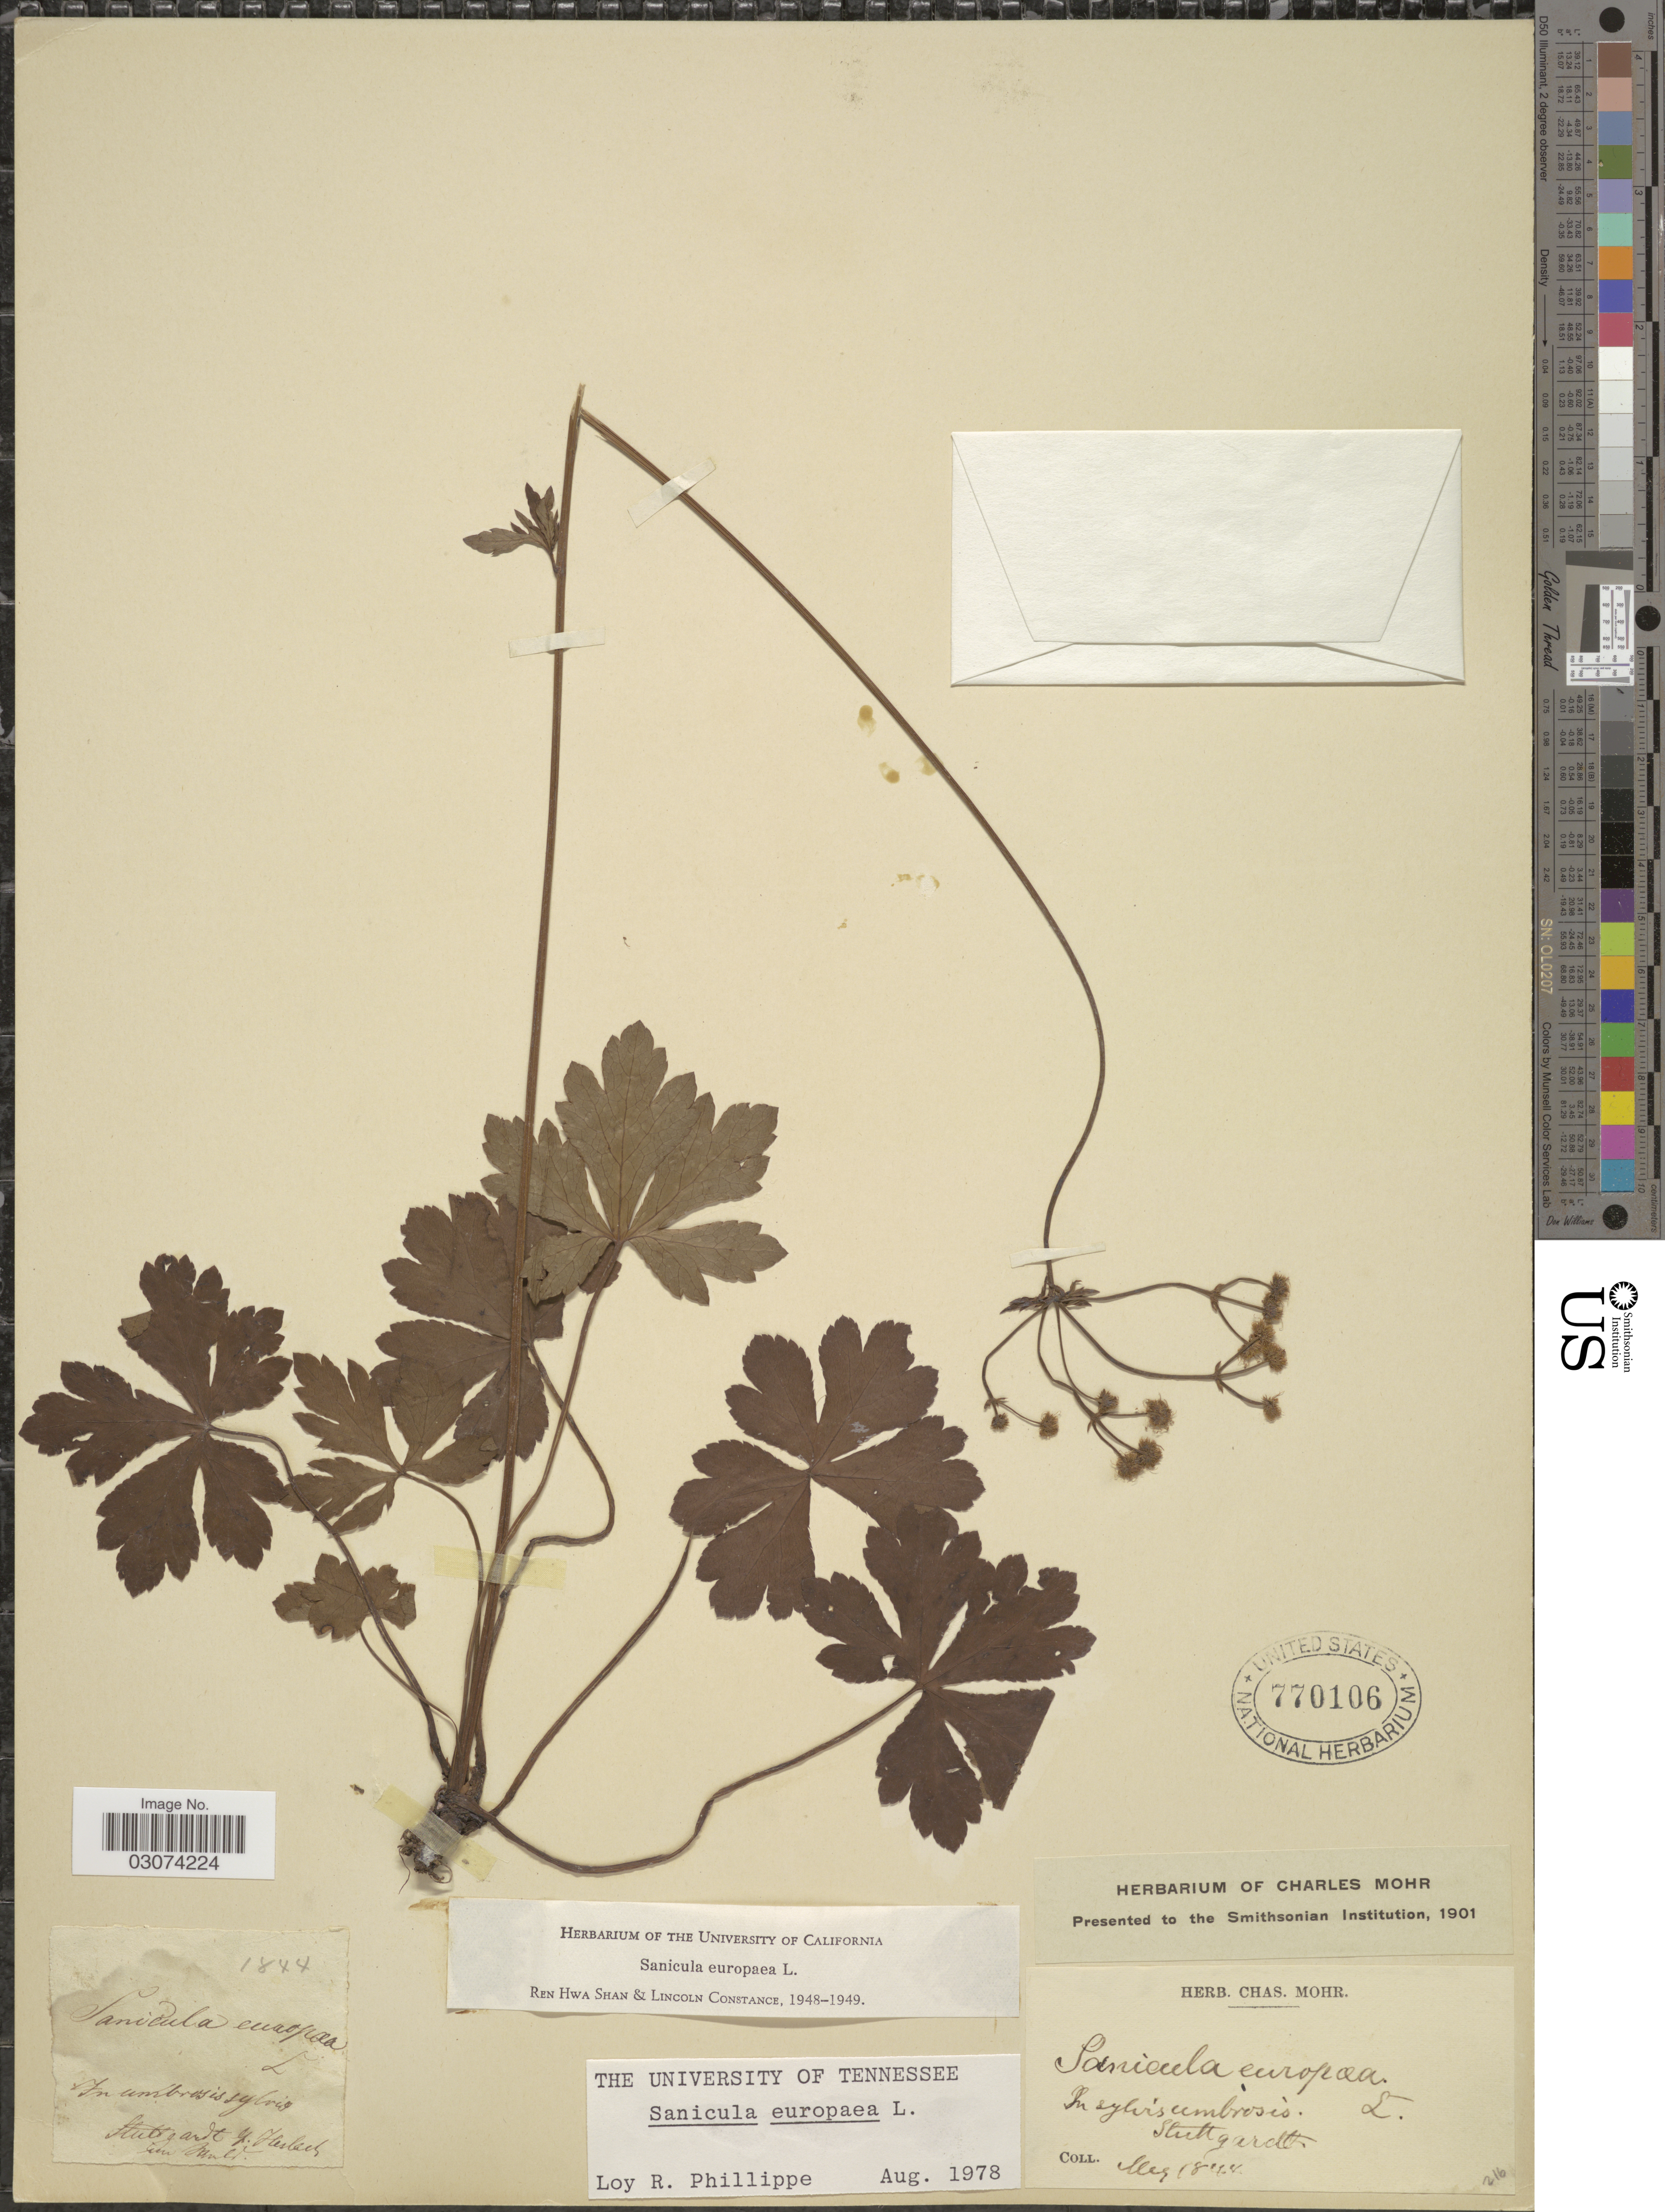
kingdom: Plantae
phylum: Tracheophyta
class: Magnoliopsida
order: Apiales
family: Apiaceae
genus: Sanicula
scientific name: Sanicula europaea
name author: L.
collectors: C. T. Mohr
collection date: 1844-05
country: Germany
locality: Stuttgardt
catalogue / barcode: US 770106